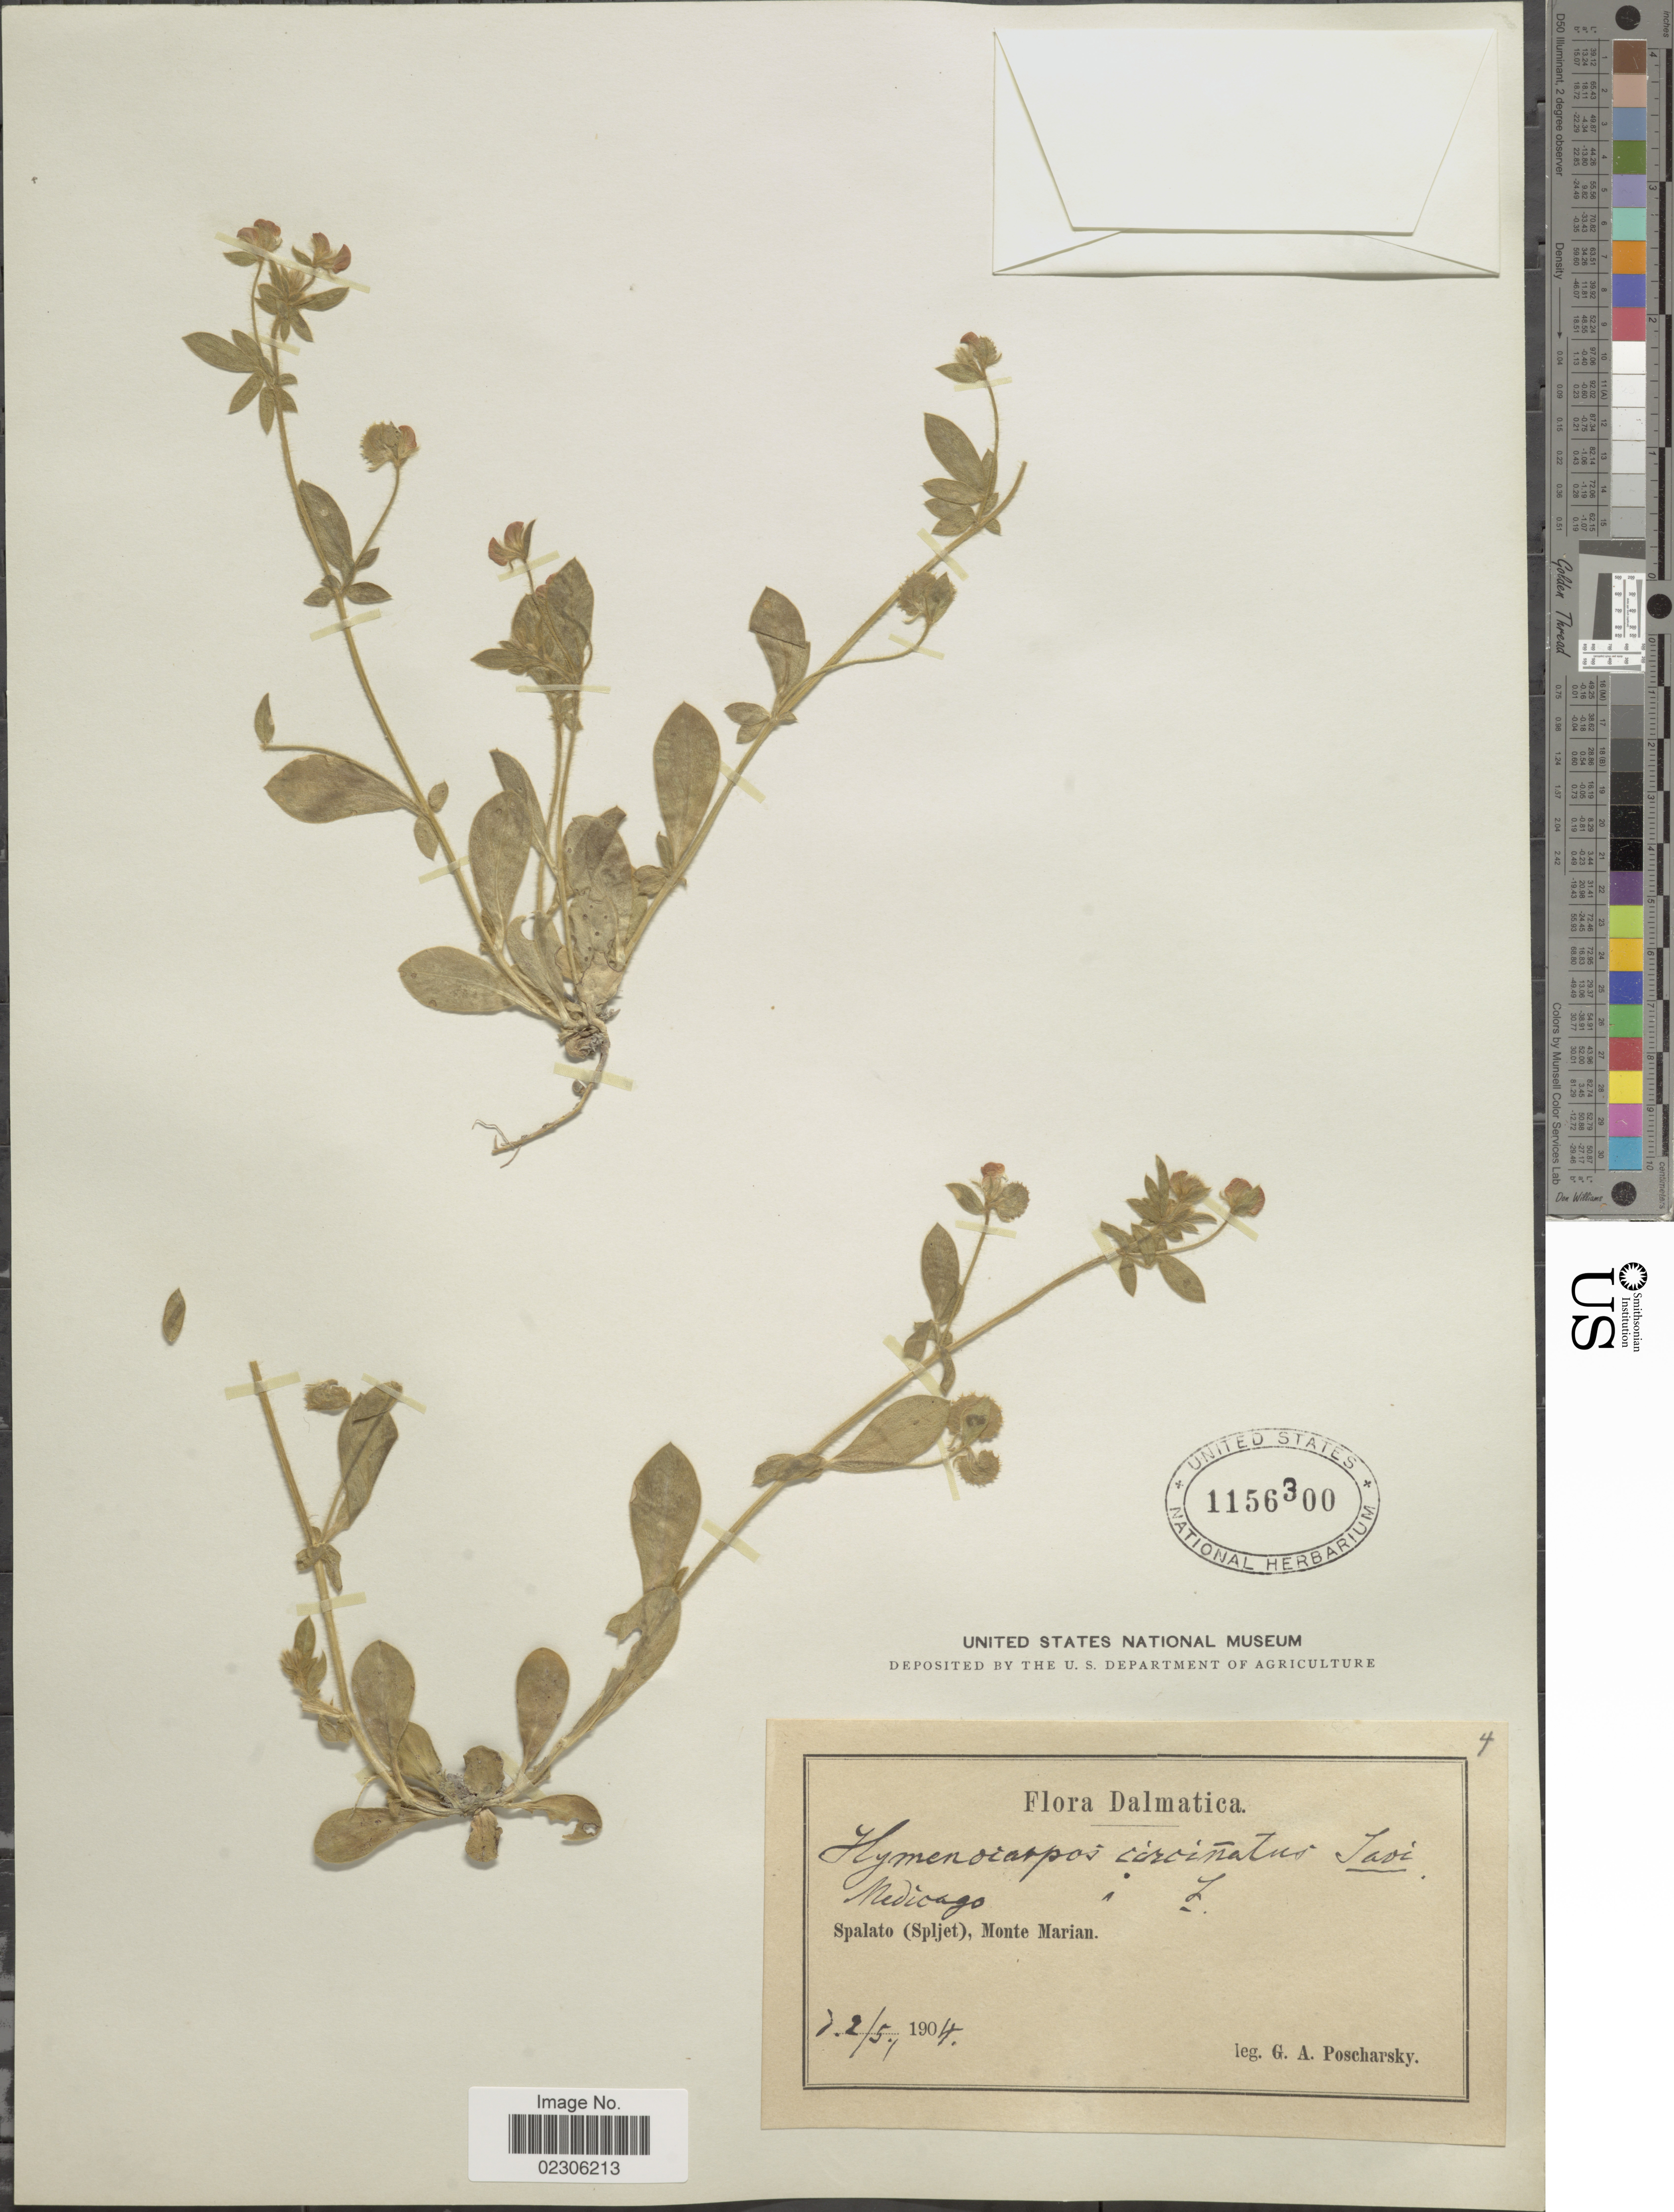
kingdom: Plantae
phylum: Tracheophyta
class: Magnoliopsida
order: Fabales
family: Fabaceae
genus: Hymenocarpos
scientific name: Hymenocarpos circinnatus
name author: (L.) Savi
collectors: G. Poscharsky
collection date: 1904-05-22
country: Croatia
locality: Dalmatica, Spalato (Spljet), Monte Marian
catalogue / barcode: US 1156300